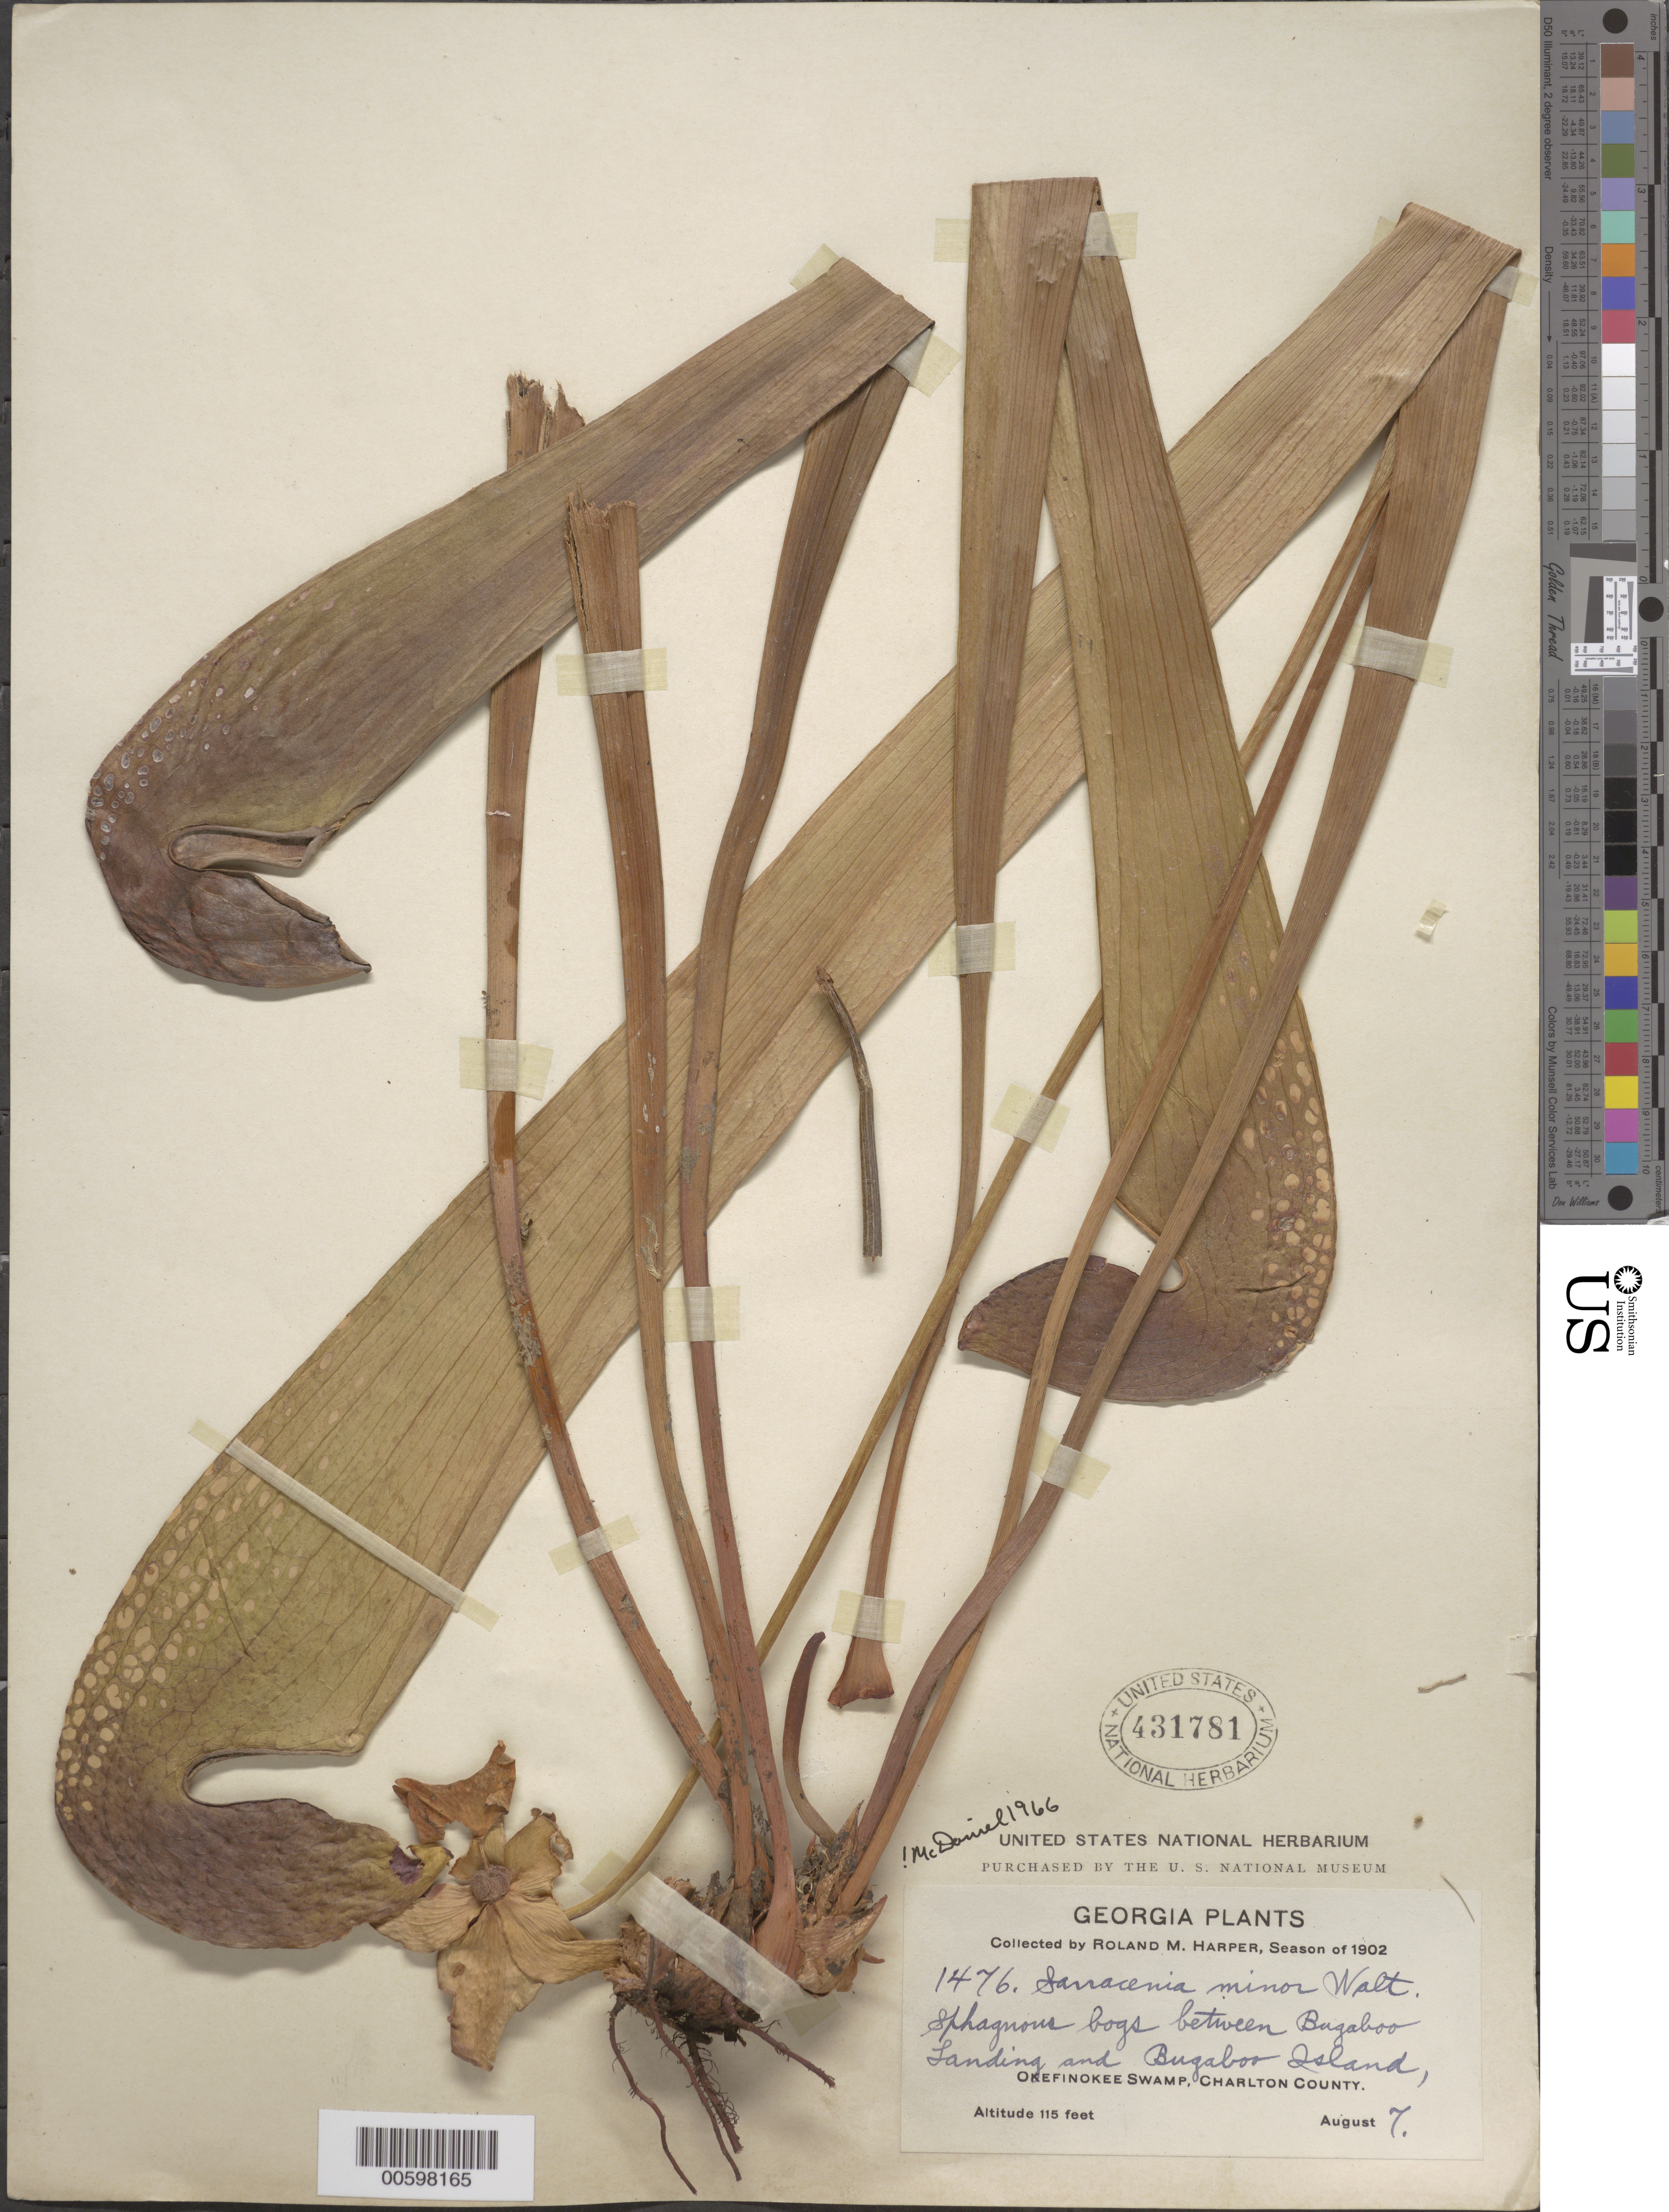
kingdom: Plantae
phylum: Tracheophyta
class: Magnoliopsida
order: Ericales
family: Sarraceniaceae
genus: Sarracenia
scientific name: Sarracenia minor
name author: Walter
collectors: R. M. Harper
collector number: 1476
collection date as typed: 07 Aug 1902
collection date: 1902-08-07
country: United States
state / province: Georgia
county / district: Charlton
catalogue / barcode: US 431781